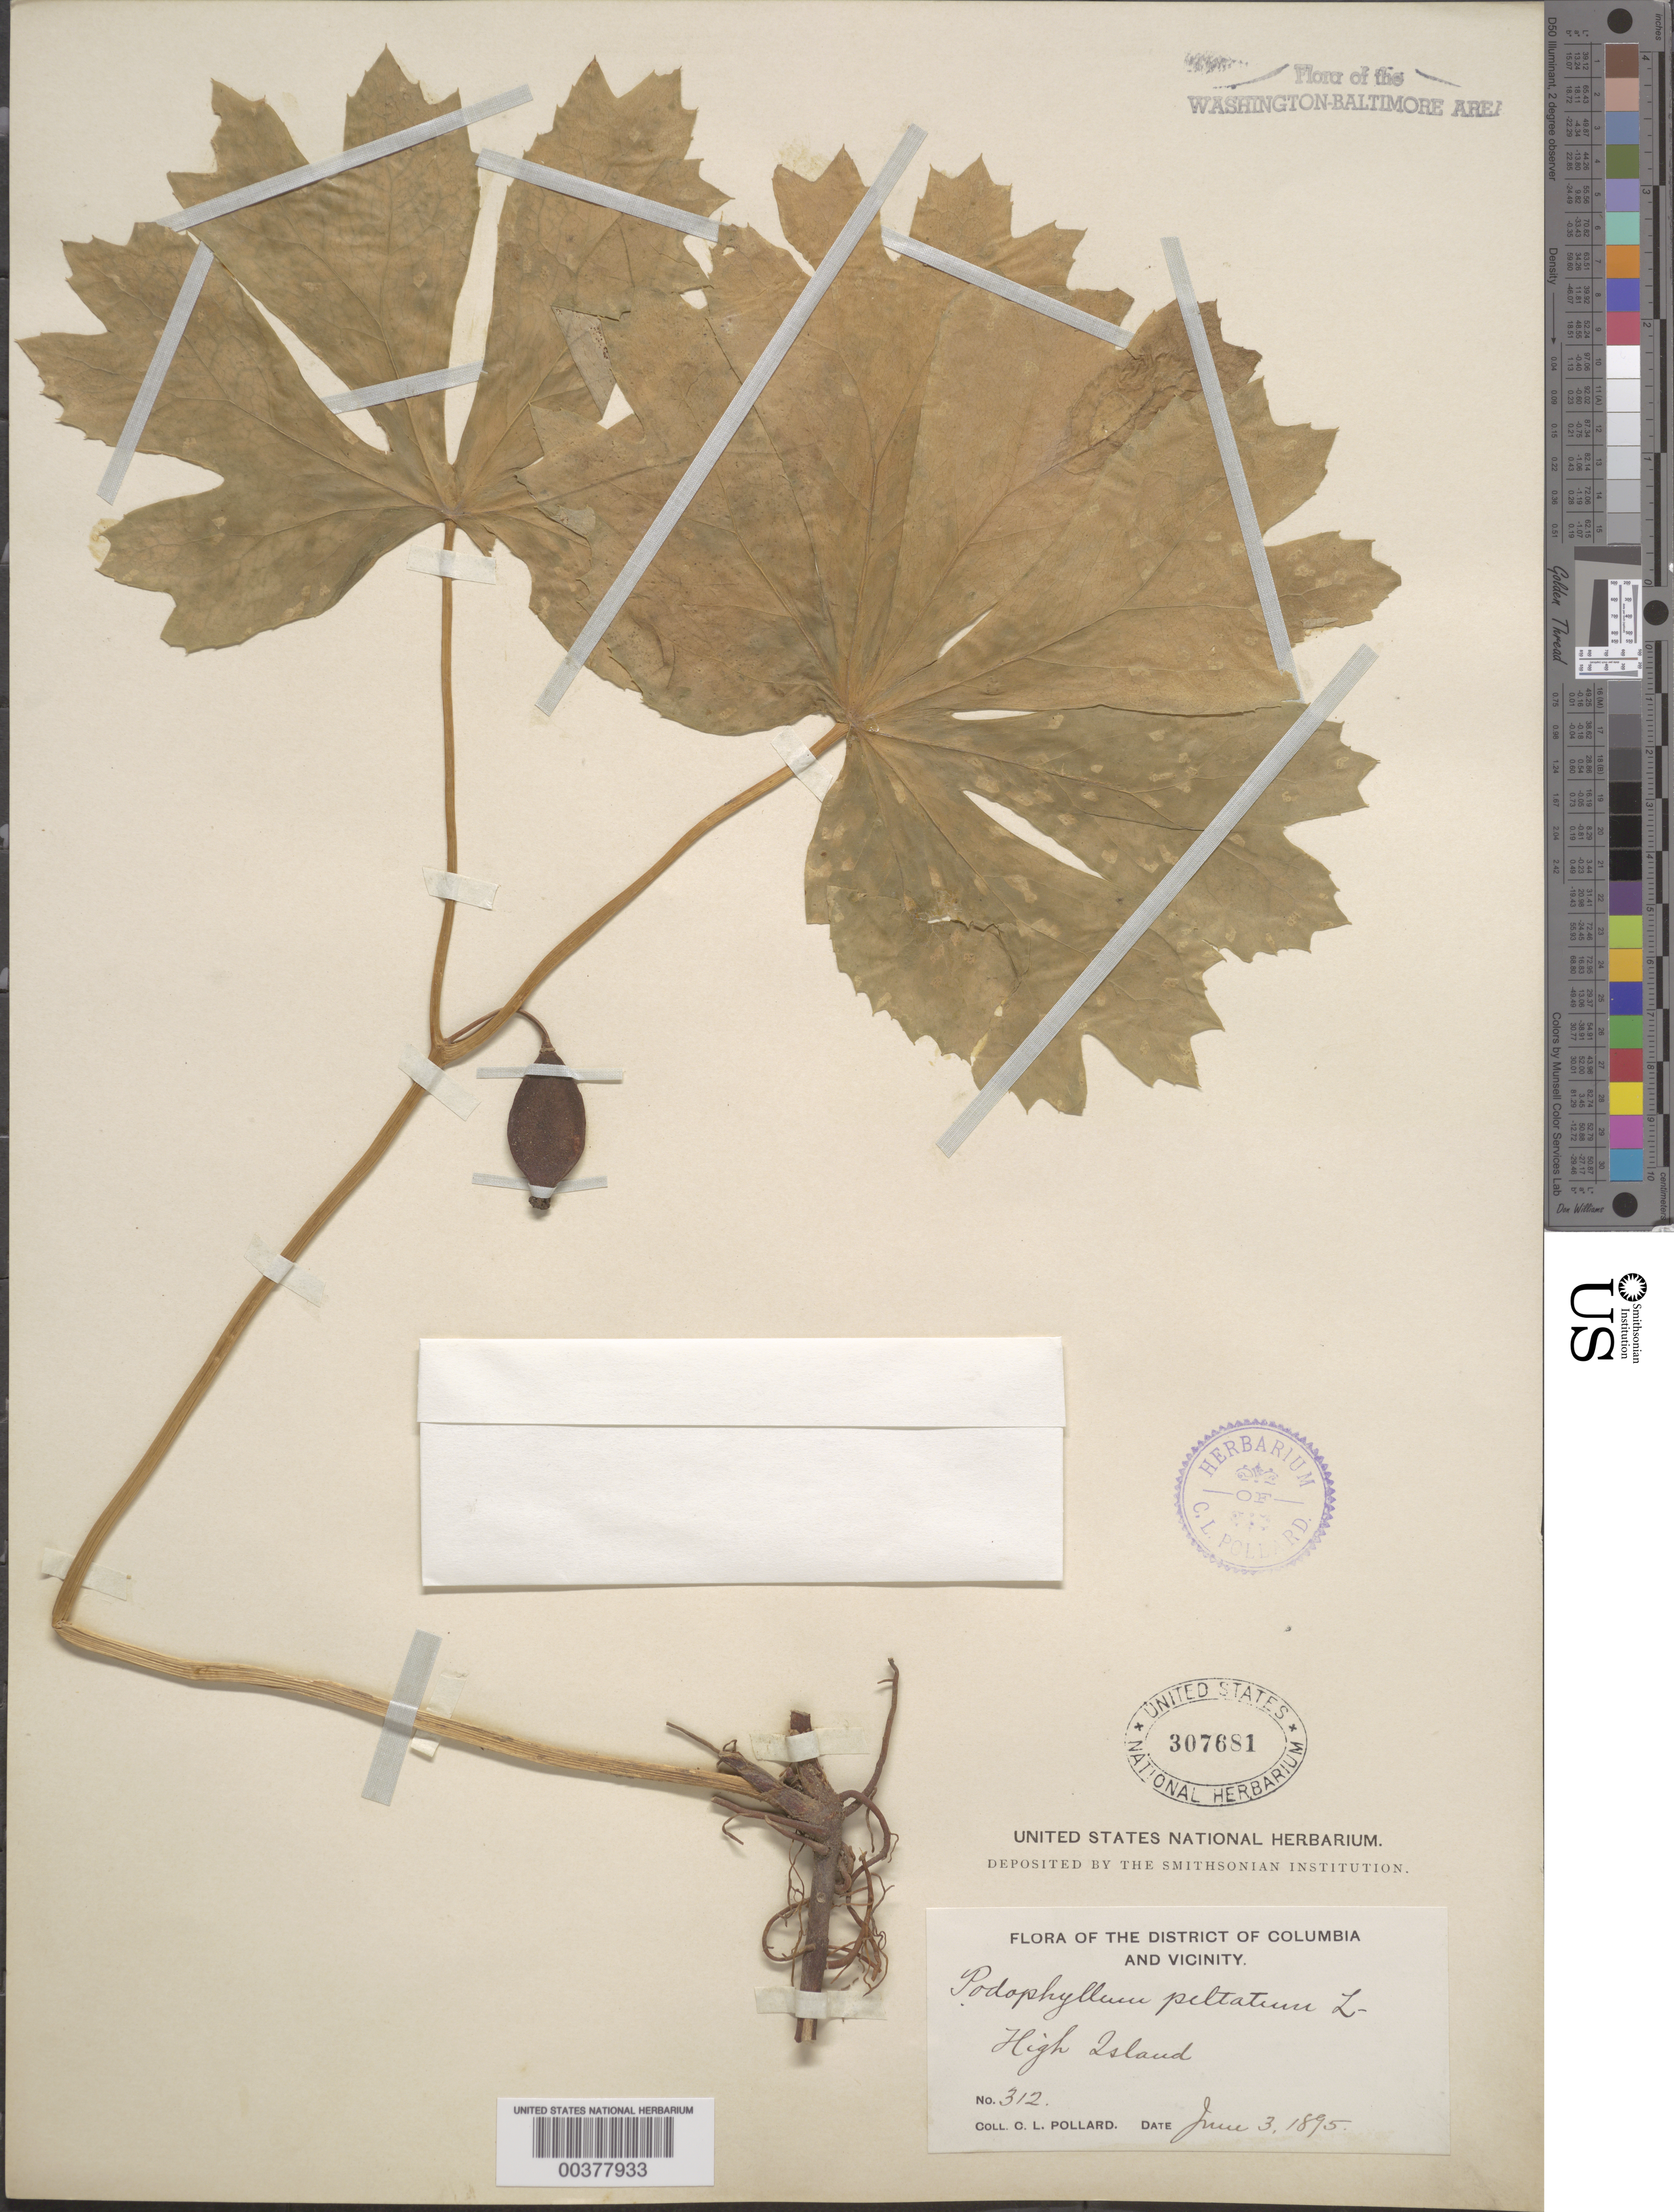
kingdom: Plantae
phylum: Tracheophyta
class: Magnoliopsida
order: Ranunculales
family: Berberidaceae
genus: Podophyllum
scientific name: Podophyllum peltatum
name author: L.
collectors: C. L. Pollard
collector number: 312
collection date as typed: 03 Jun 1895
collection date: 1895-06-03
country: United States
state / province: Maryland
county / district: Montgomery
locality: High Island C. & O. Canal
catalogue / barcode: US 307681